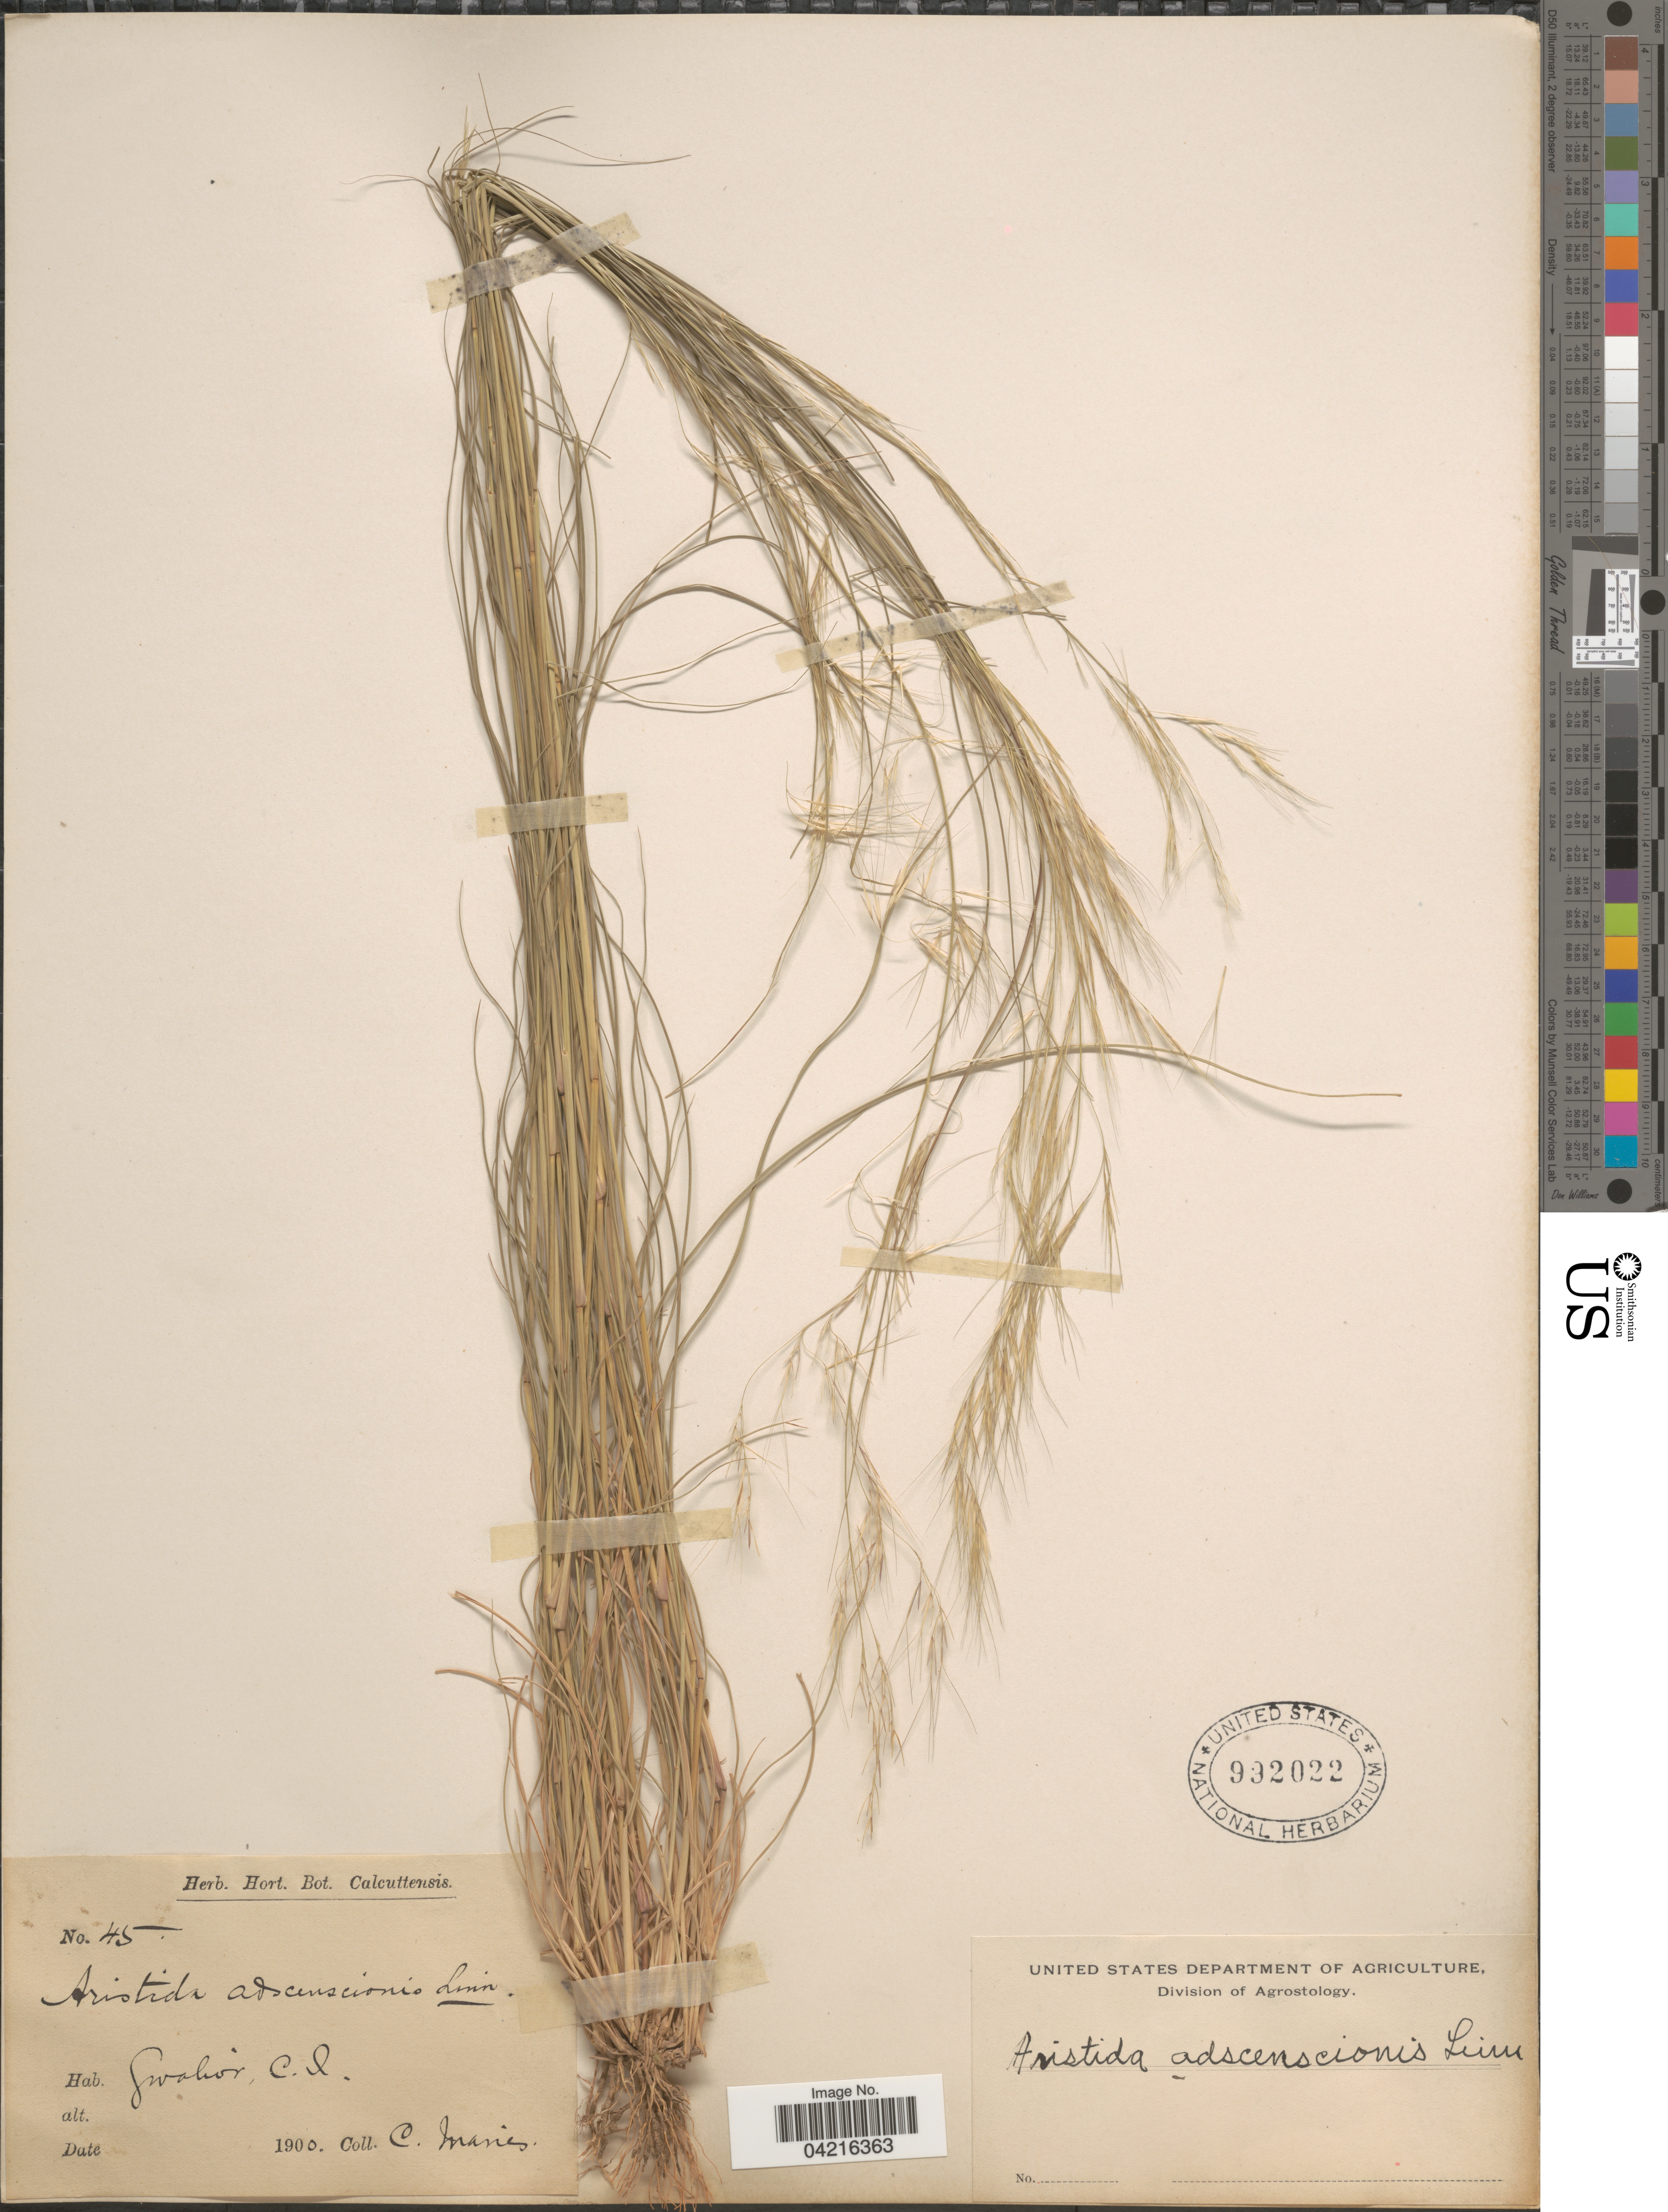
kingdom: Plantae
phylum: Tracheophyta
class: Liliopsida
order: Poales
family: Poaceae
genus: Aristida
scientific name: Aristida adscensionis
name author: L.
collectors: C. Maries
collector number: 45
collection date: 1900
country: India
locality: Gwalior, C. I.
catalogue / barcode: US 992022